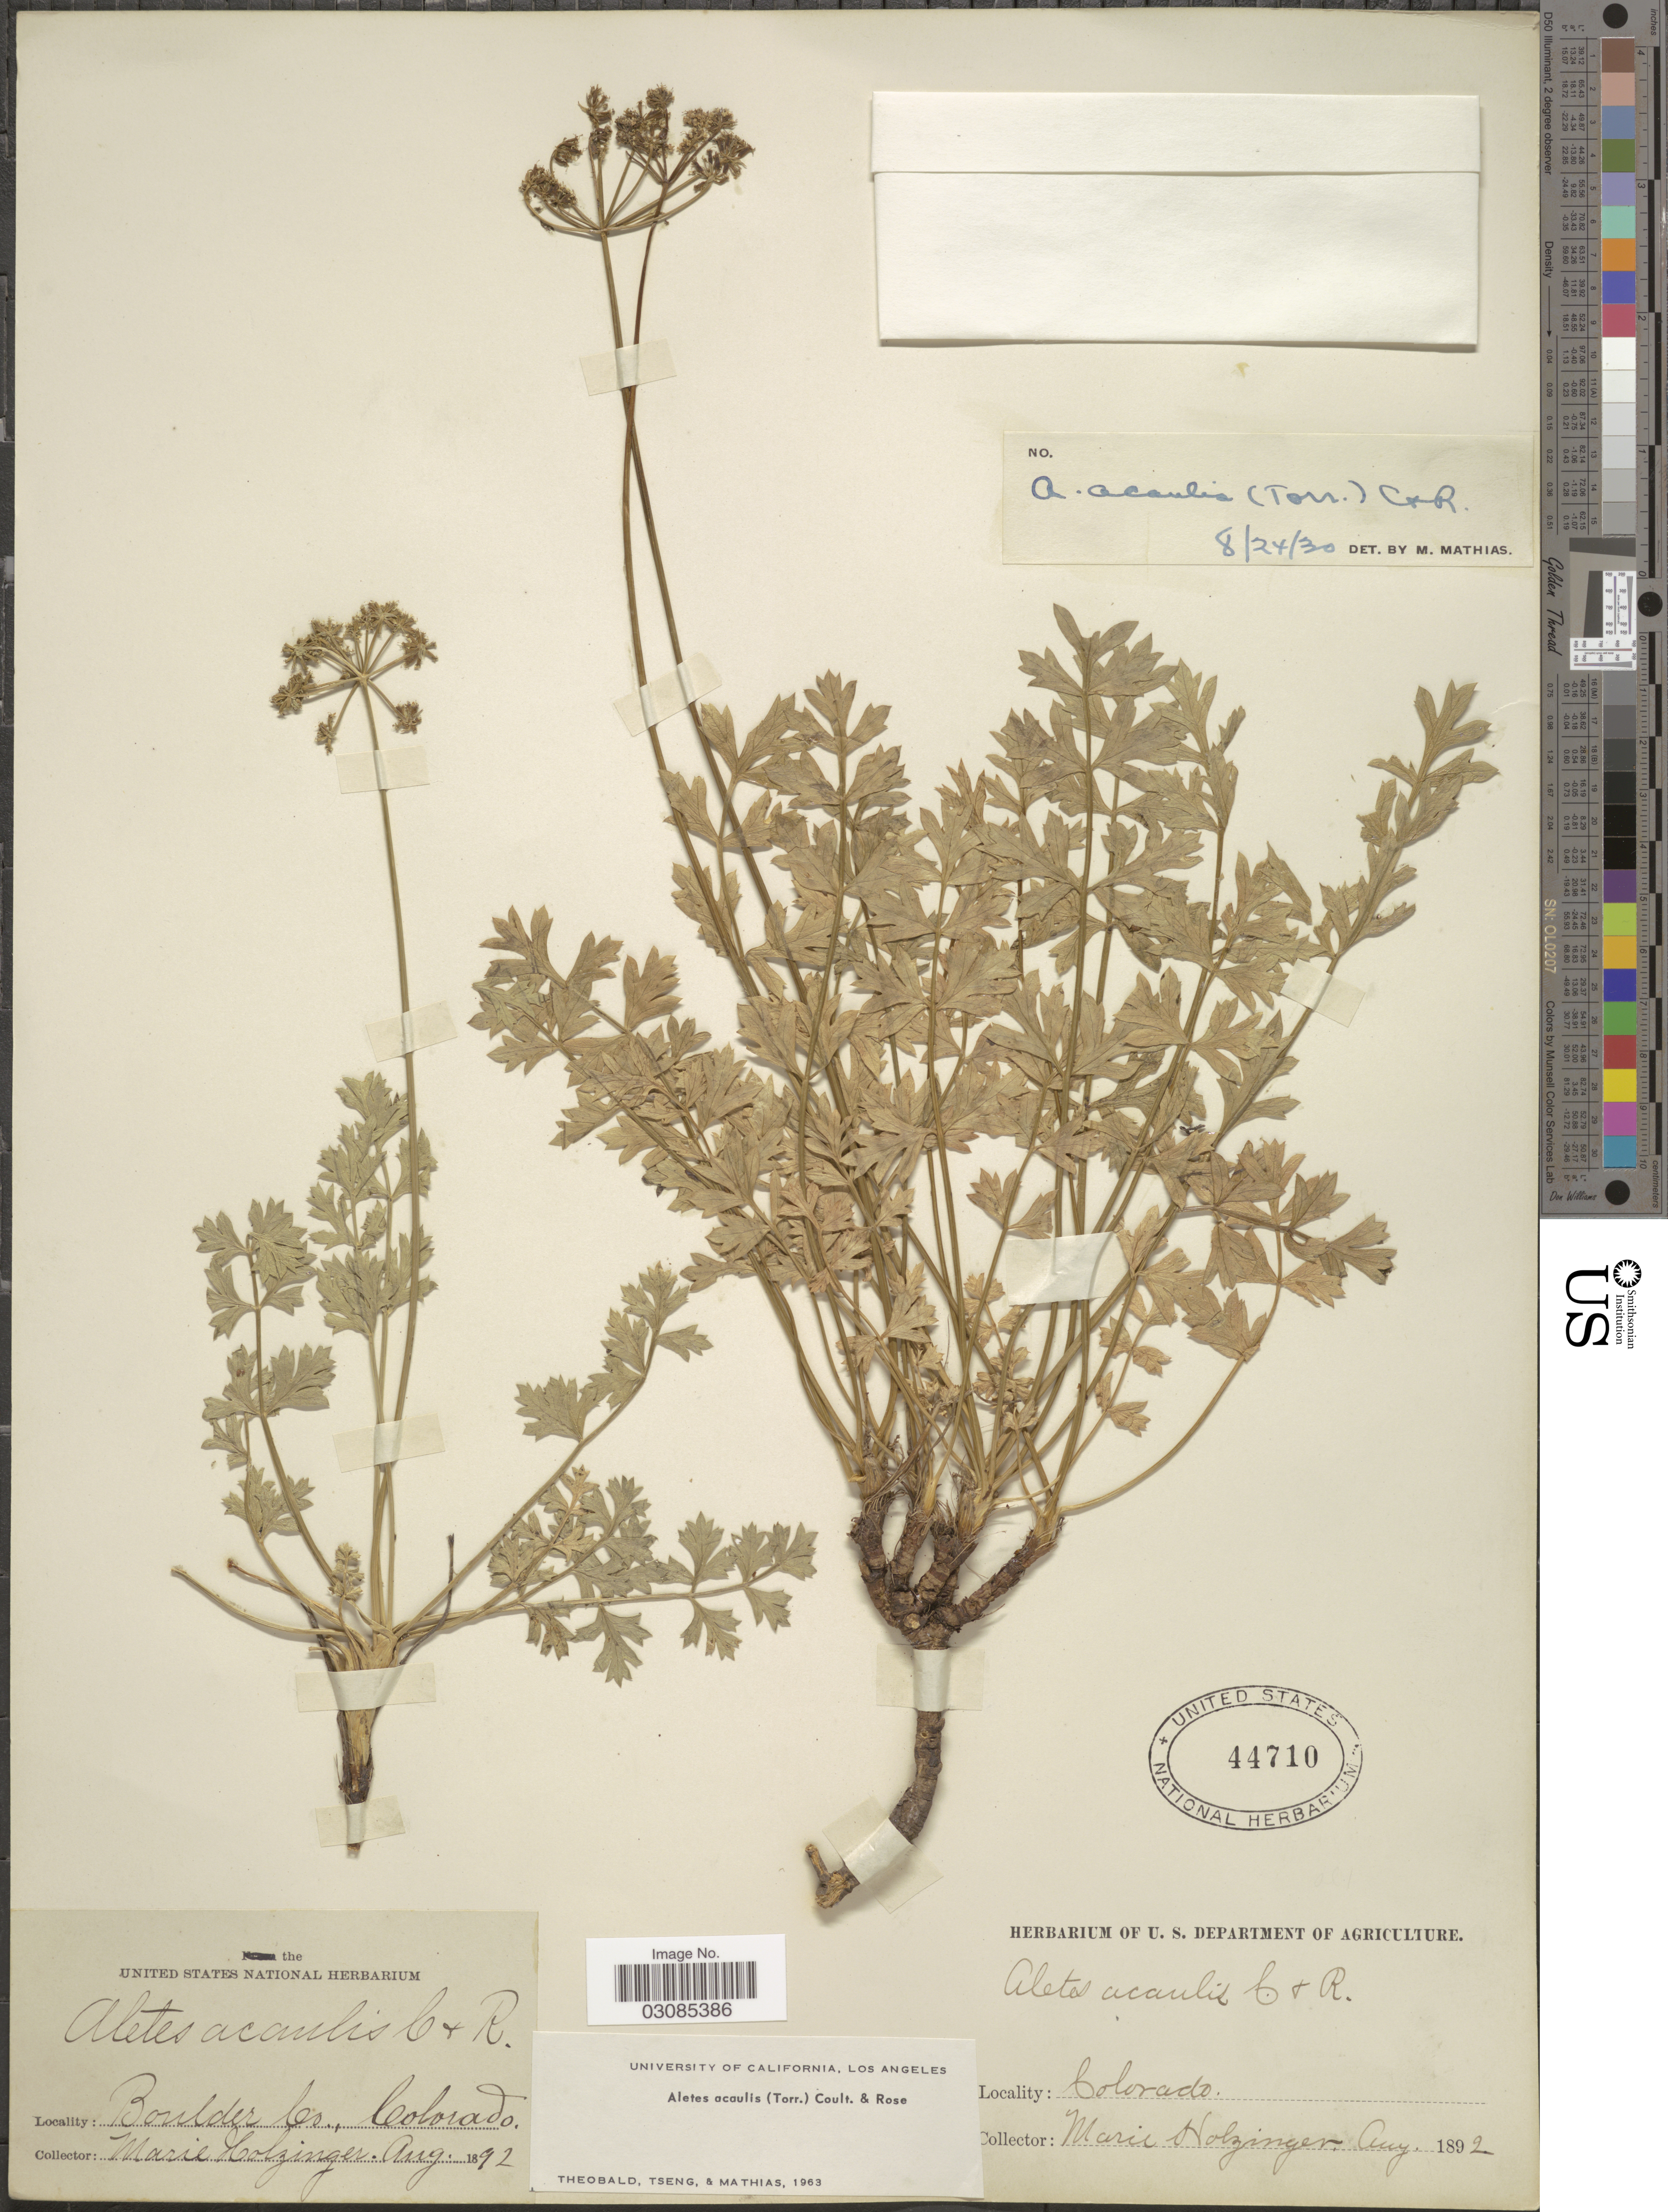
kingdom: Plantae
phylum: Tracheophyta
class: Magnoliopsida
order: Apiales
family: Apiaceae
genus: Aletes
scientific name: Aletes acaulis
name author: (Torr.) J.M. Coult. & Rose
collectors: M. Holzinger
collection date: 1892-08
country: United States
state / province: Colorado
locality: Boulder Co.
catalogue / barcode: US 44710